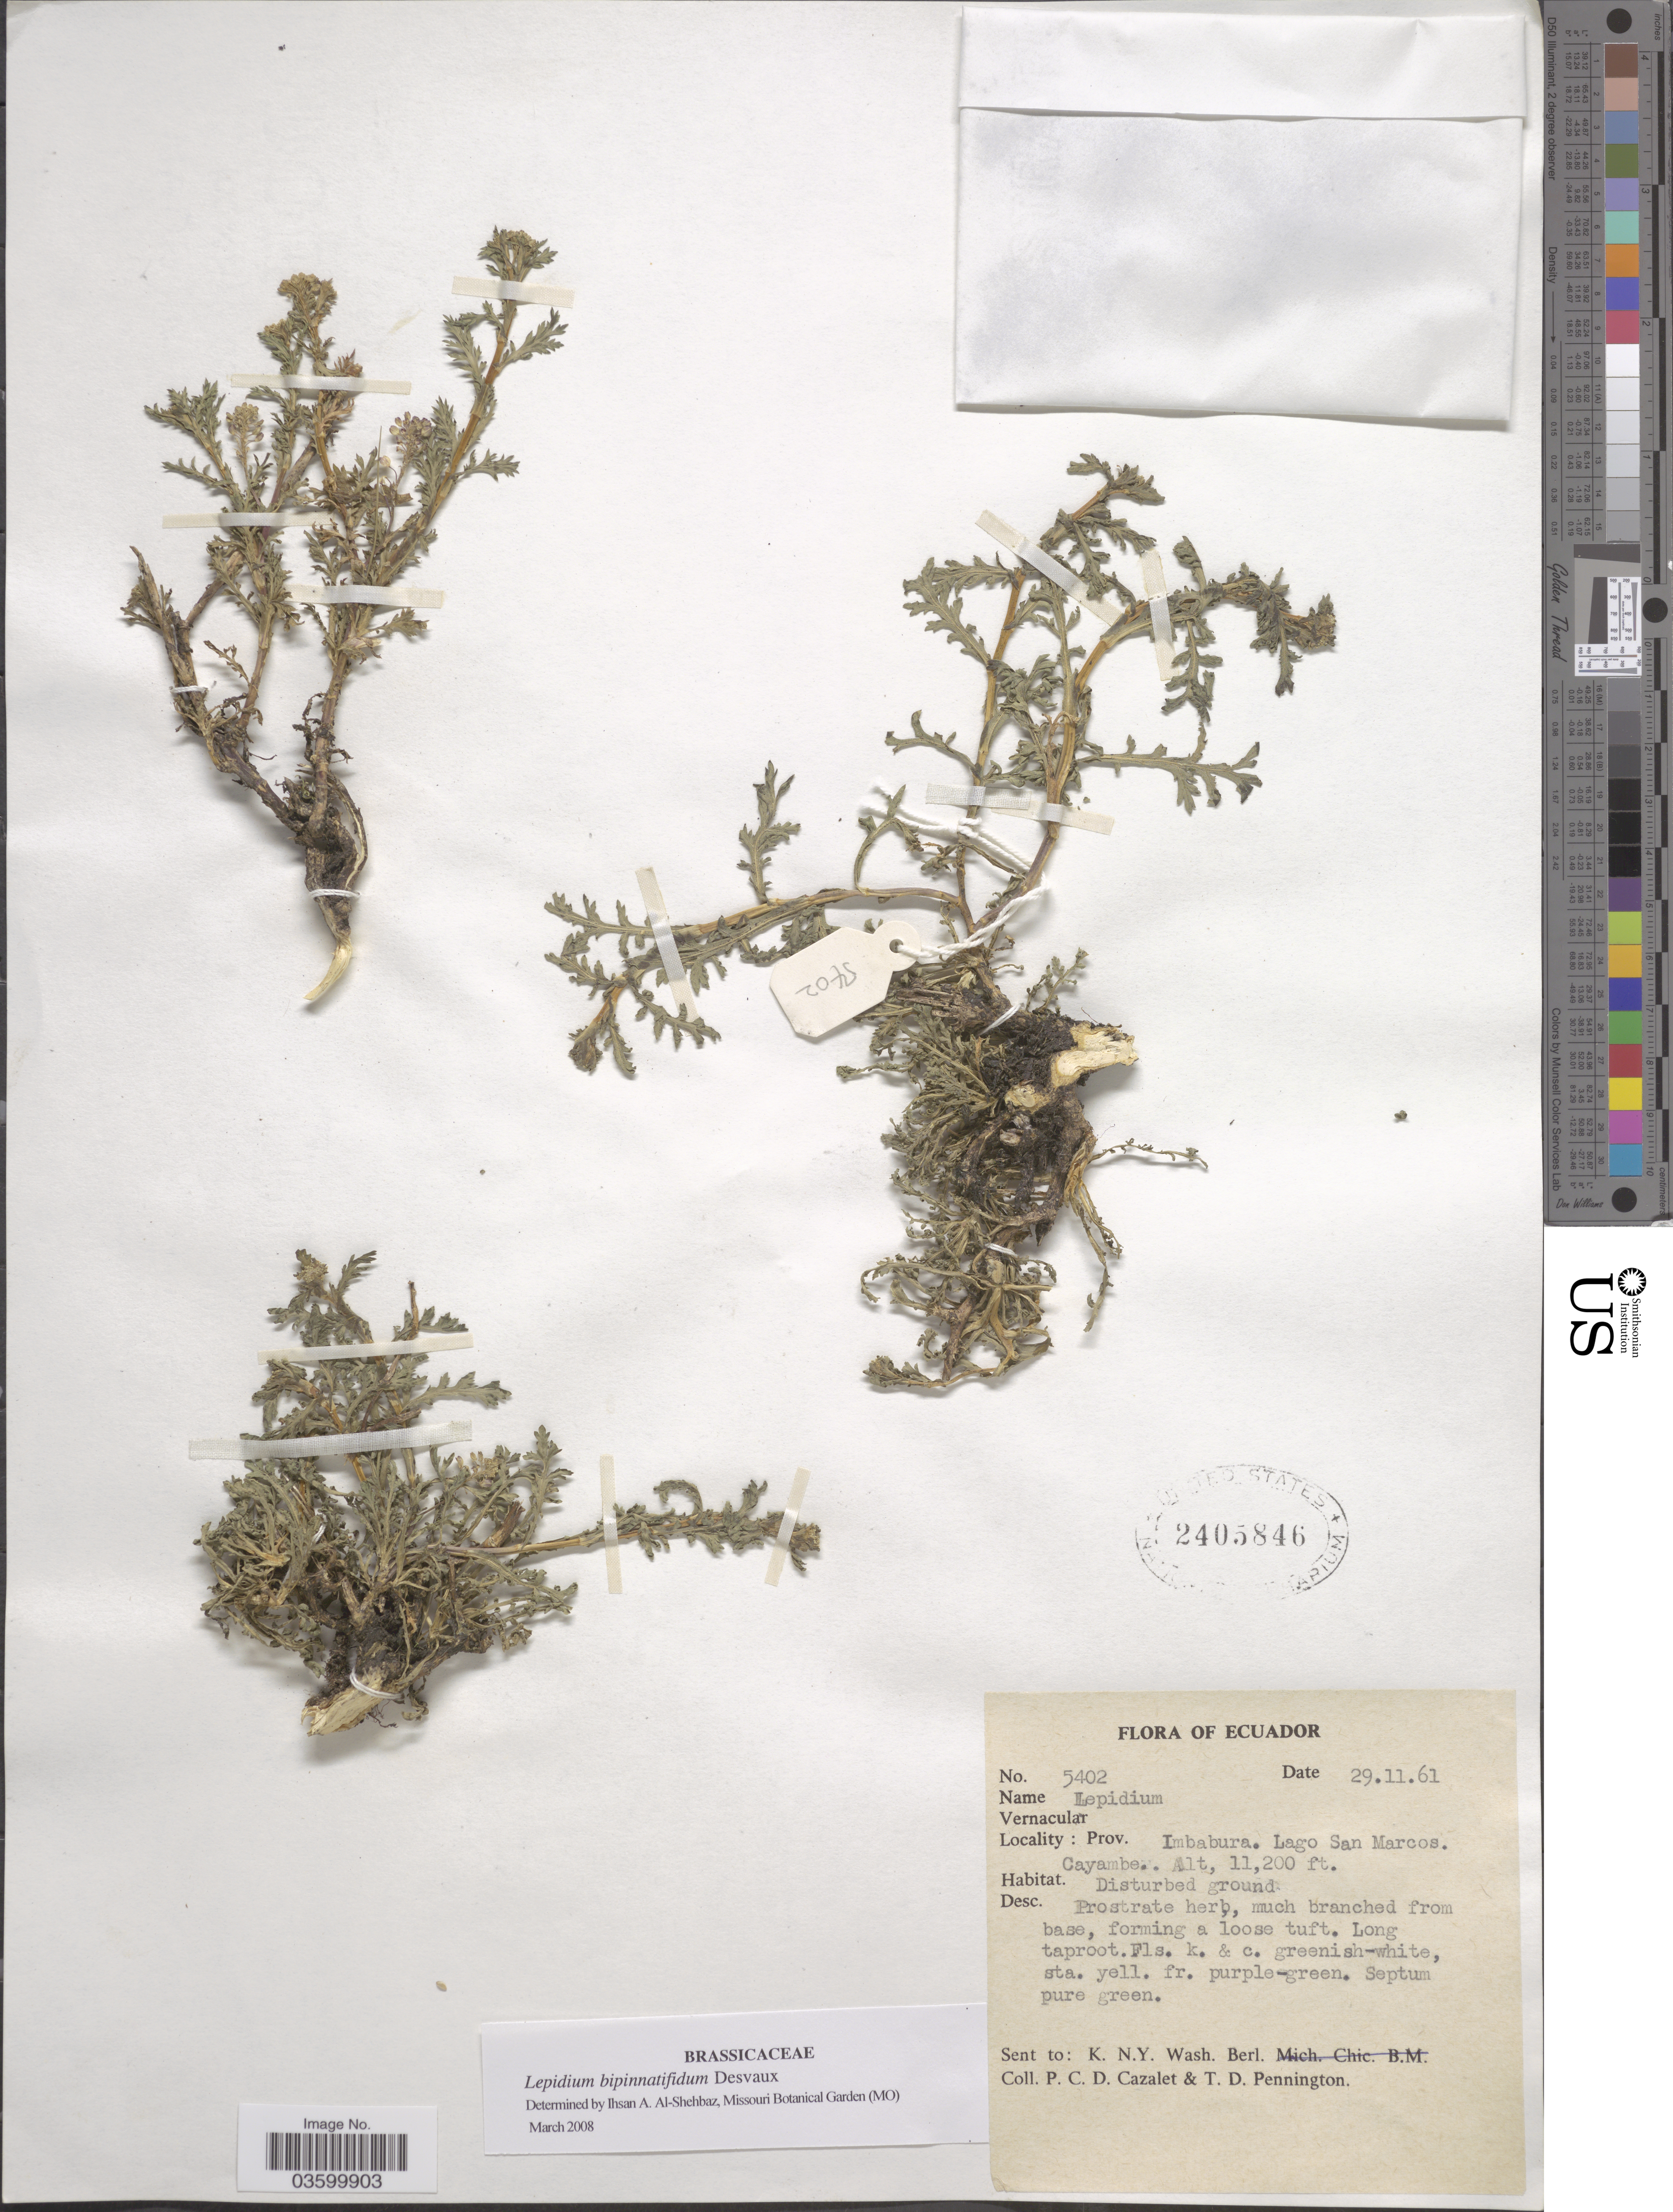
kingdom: Plantae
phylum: Tracheophyta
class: Magnoliopsida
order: Brassicales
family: Brassicaceae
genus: Lepidium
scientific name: Lepidium bipinnatifidum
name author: Desv.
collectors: P. C. D. Cazalet & T. D. Pennington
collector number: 5402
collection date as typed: Transcribed d/m/y: 29/11/61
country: Ecuador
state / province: Imbabura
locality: Lago San Marcos. Cayambe.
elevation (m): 3414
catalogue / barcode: US 2405846